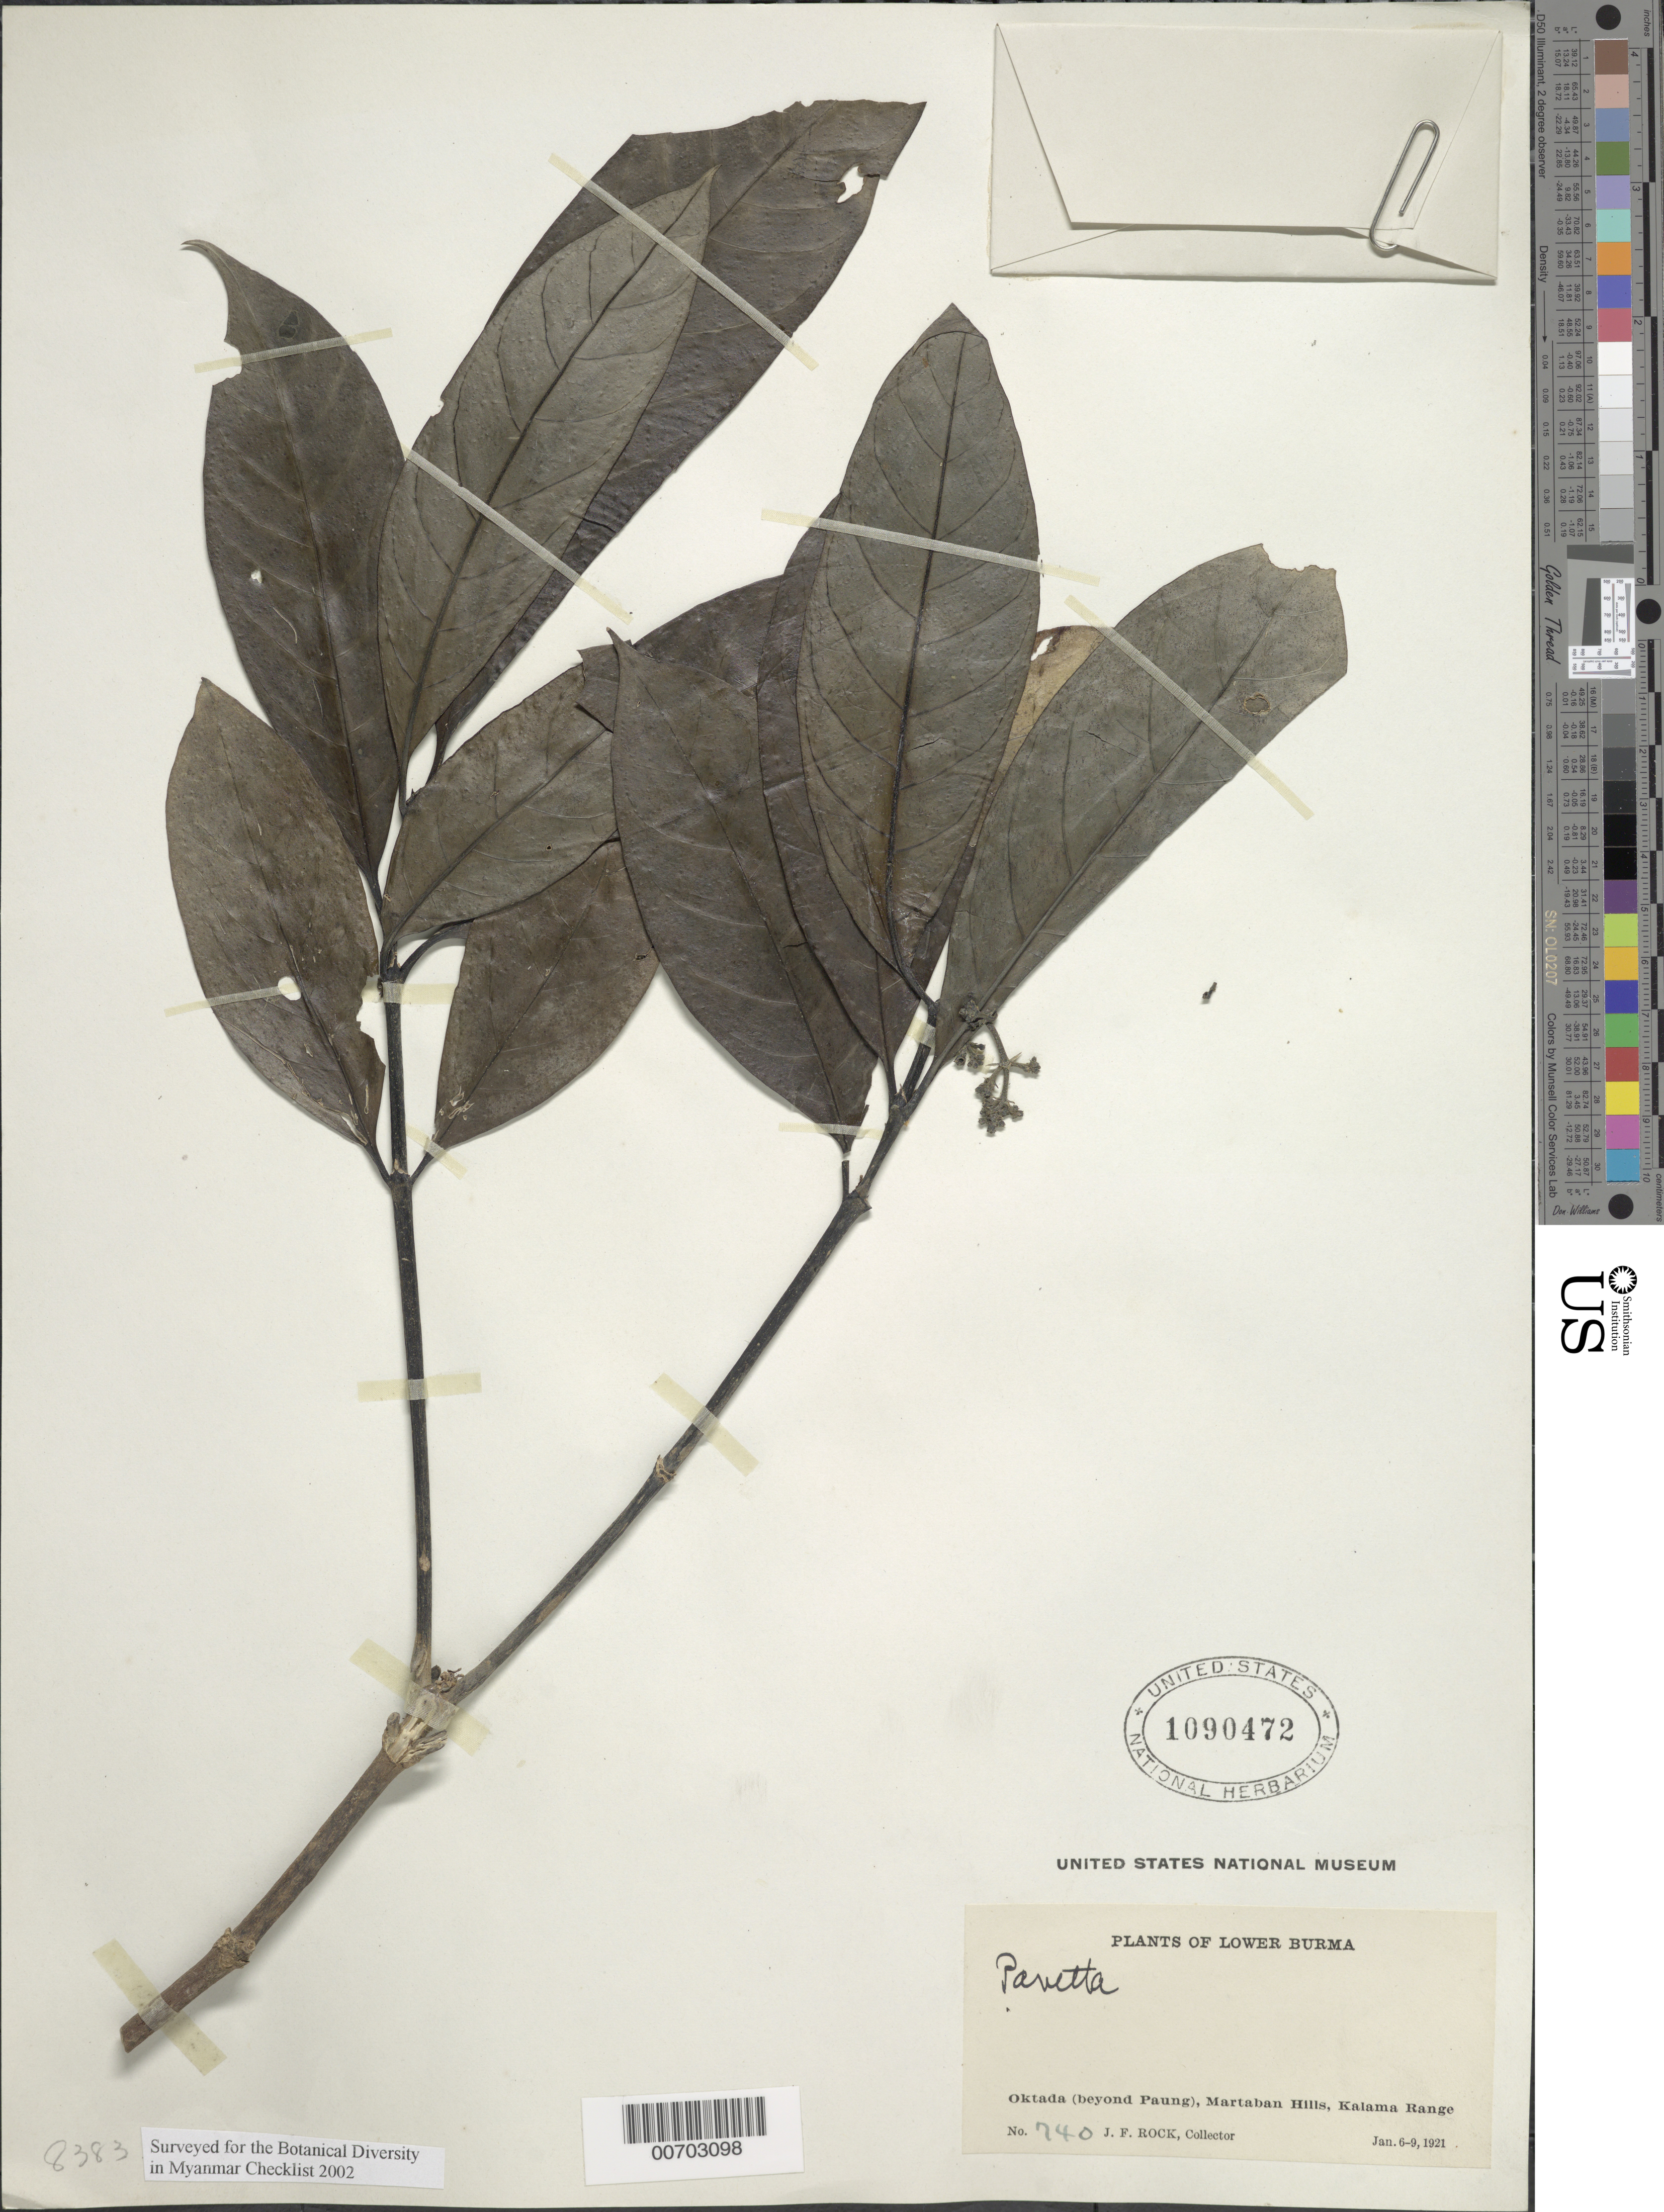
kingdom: Plantae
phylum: Tracheophyta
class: Magnoliopsida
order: Gentianales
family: Rubiaceae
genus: Pavetta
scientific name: Pavetta sp.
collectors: J. F. Rock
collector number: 740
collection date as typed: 06 Jan 1921 to 09 Jan 1921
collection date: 1921-01-06/1921-01-09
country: Myanmar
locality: Oktada (beyond Paung), Martaban Hills, Kalama Range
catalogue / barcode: US 1090472